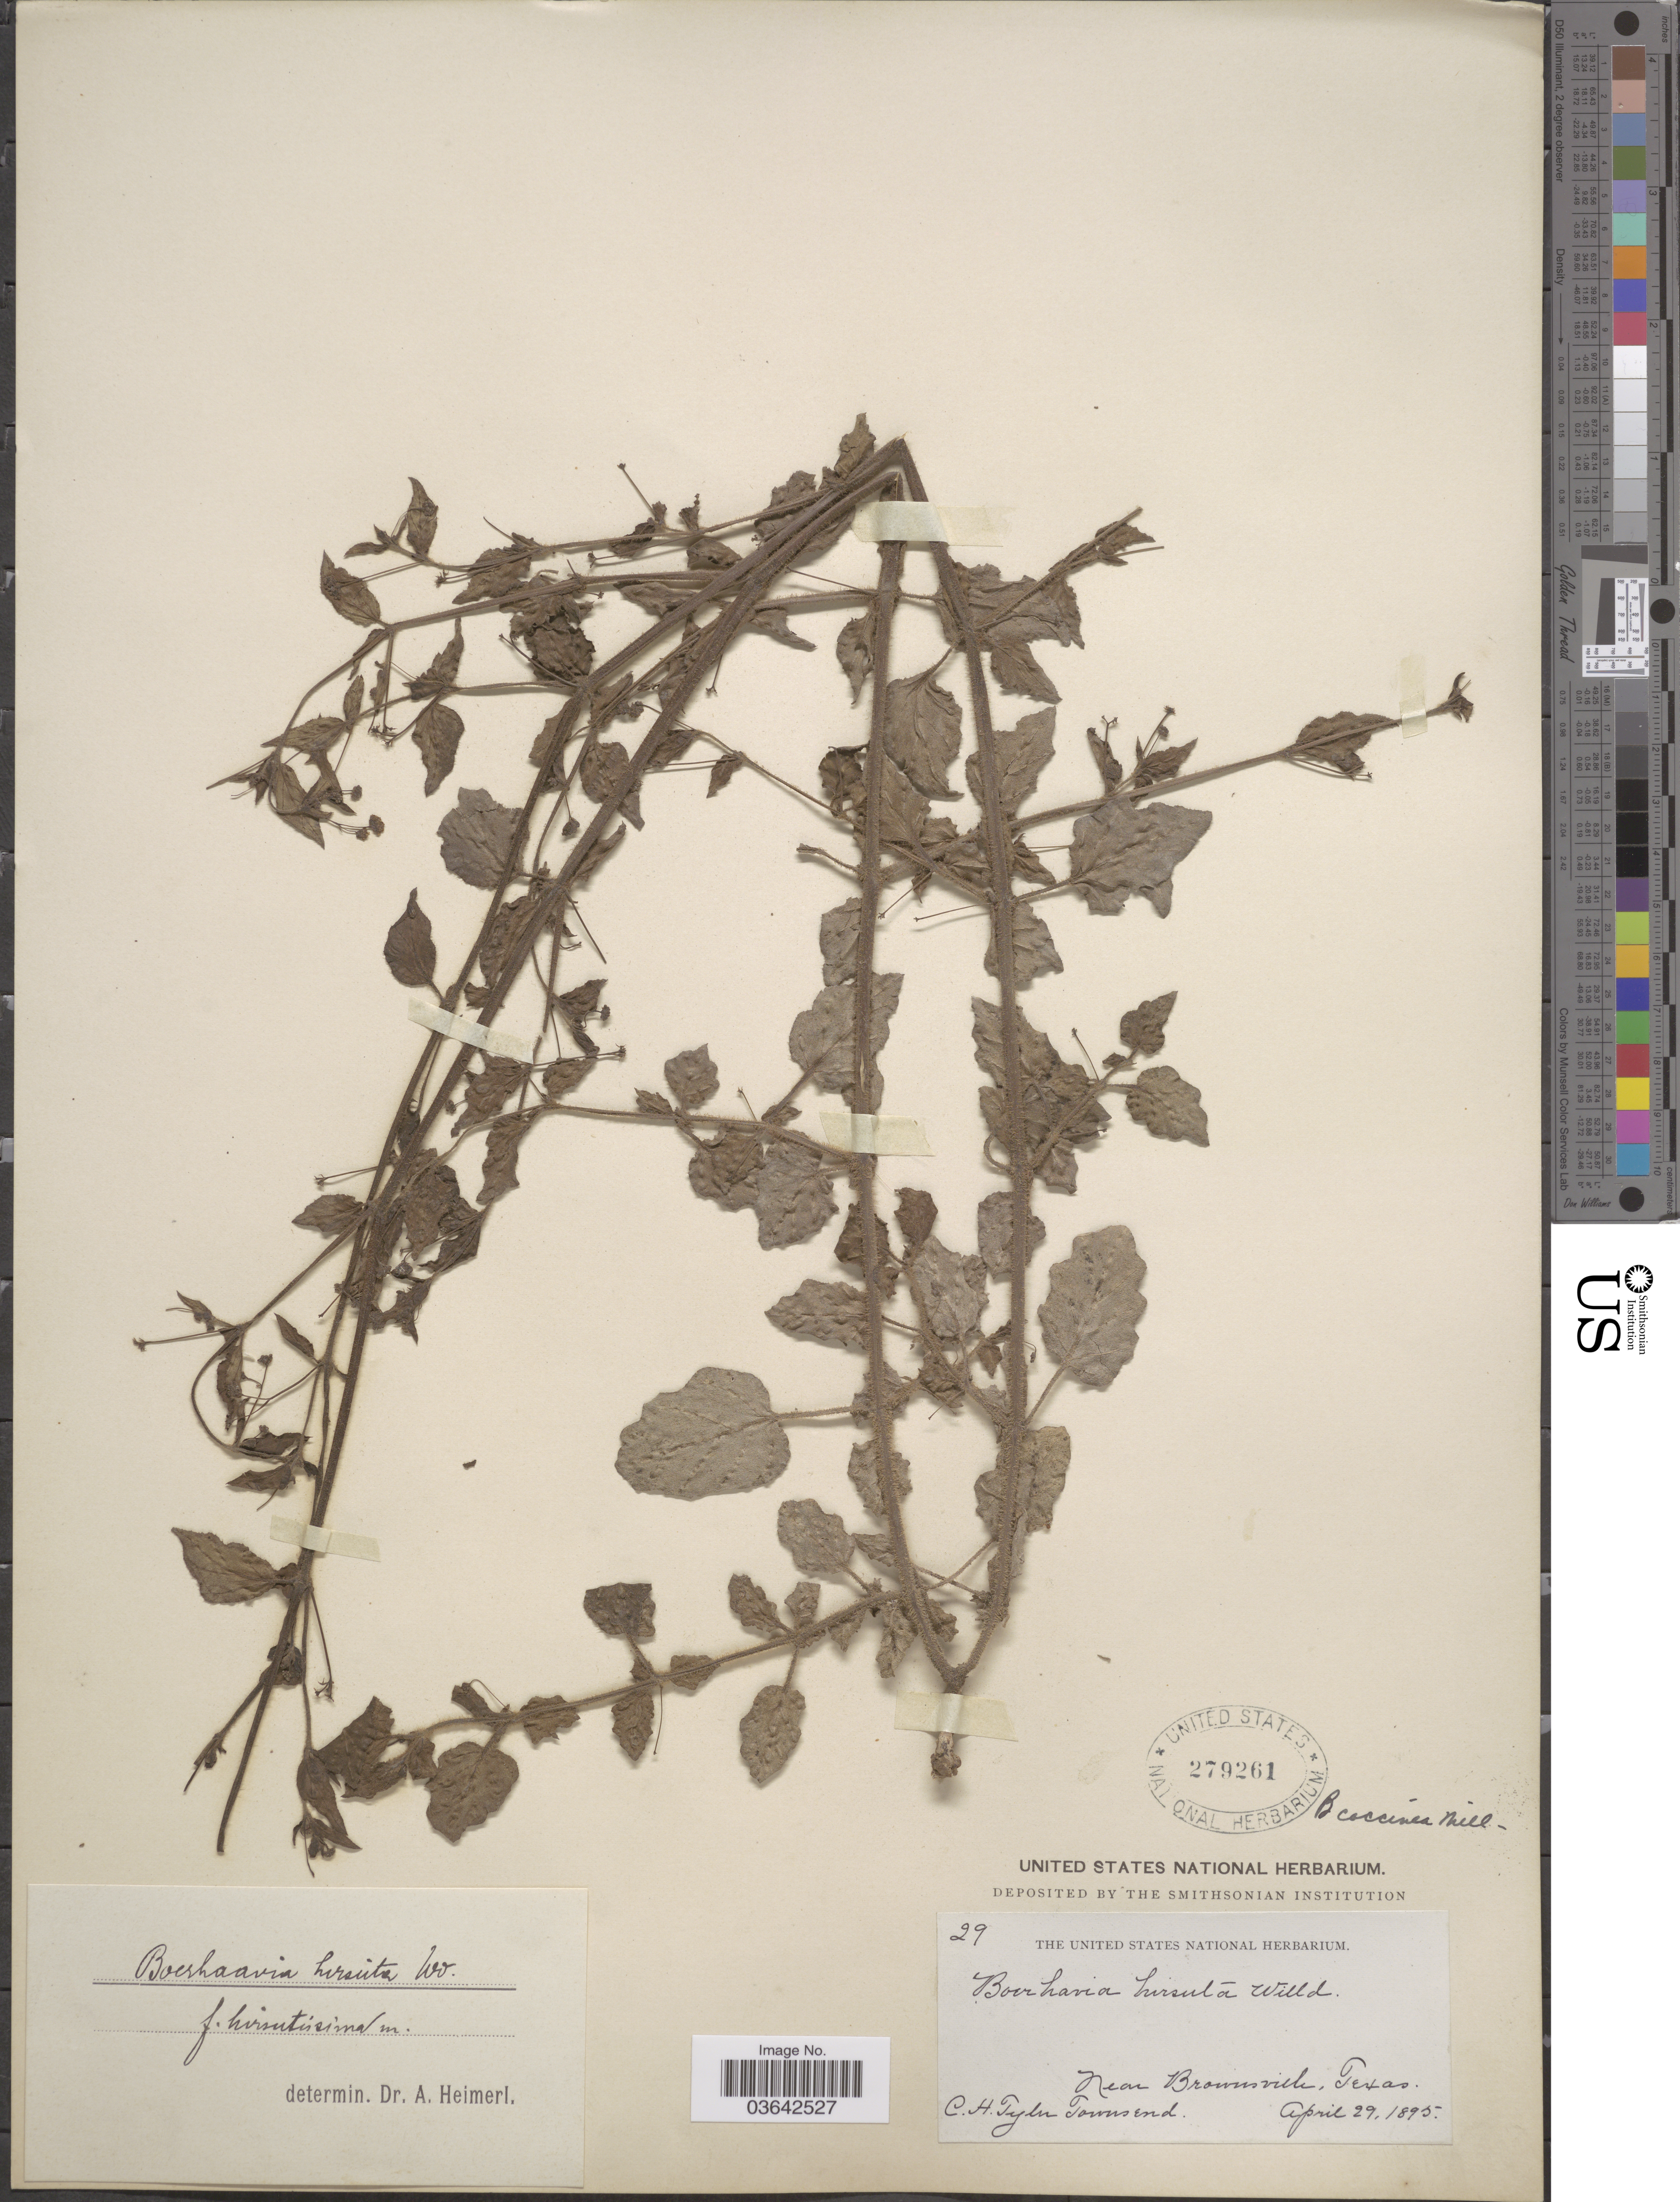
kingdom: Plantae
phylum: Tracheophyta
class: Magnoliopsida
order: Caryophyllales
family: Nyctaginaceae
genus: Boerhavia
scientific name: Boerhavia coccinea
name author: Mill.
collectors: C. H. T. Townsend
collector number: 29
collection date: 1895-04-29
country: United States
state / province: Texas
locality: Near Brownsville.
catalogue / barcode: US 279261